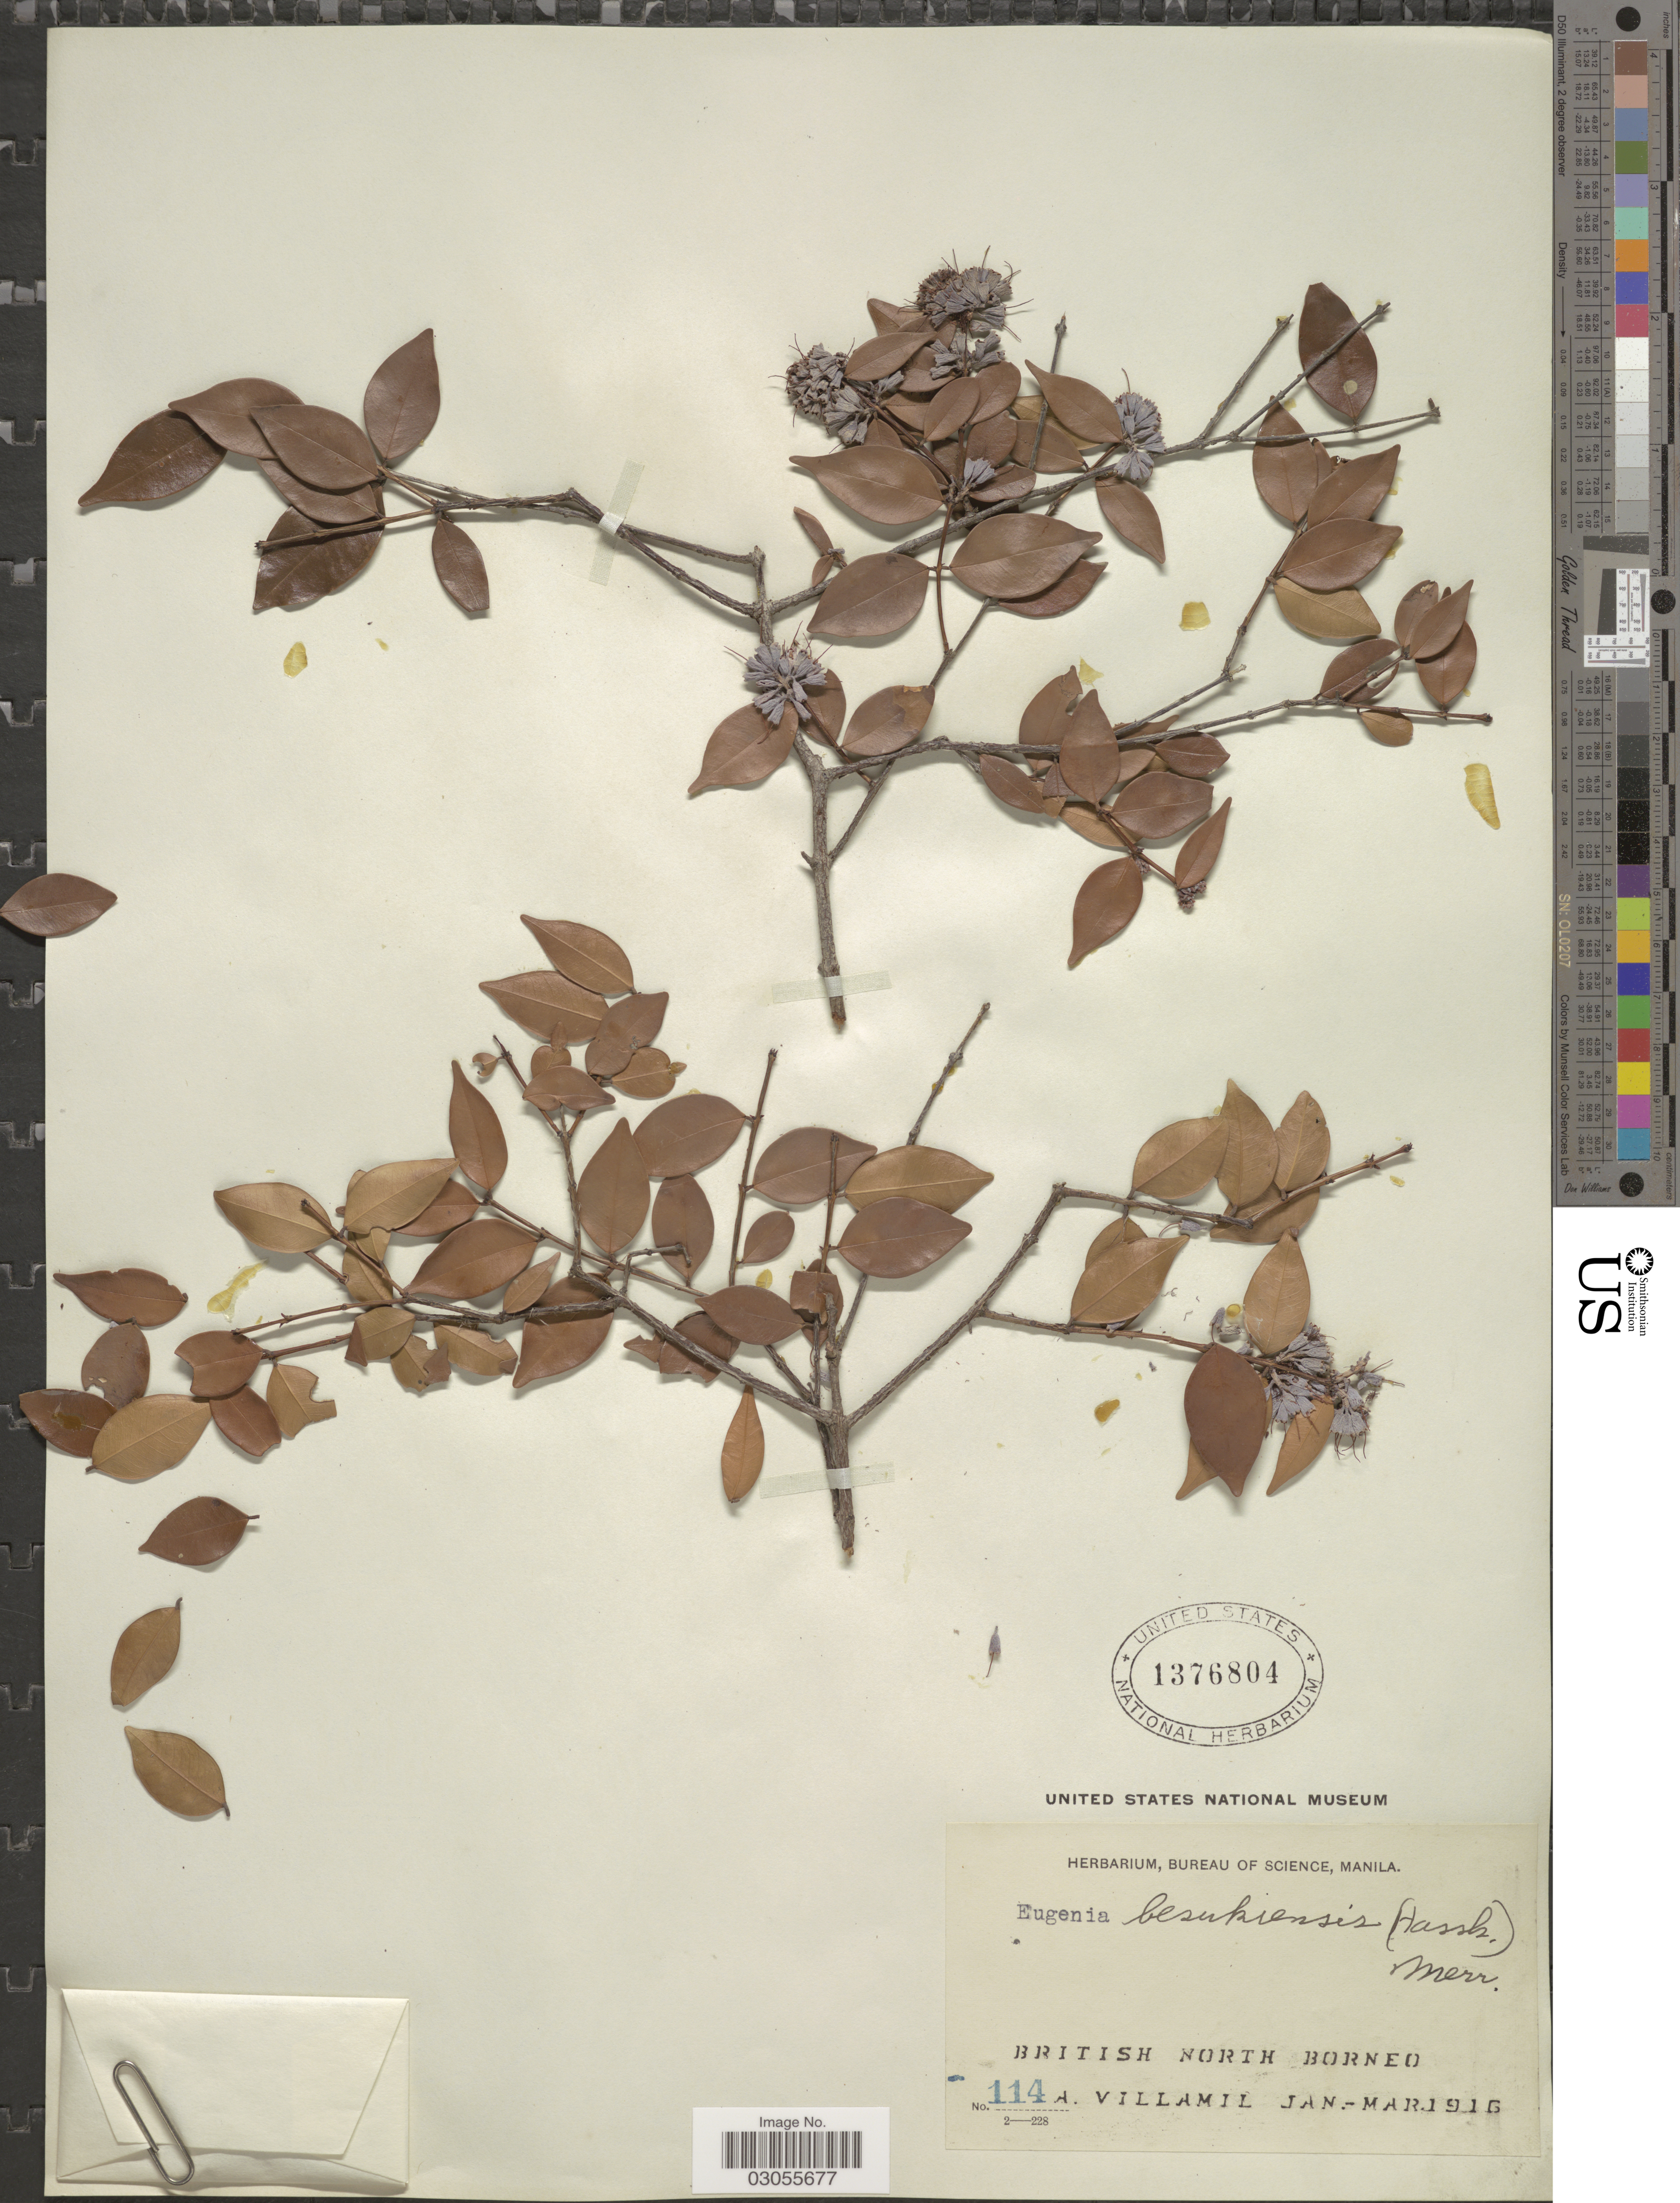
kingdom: Plantae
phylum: Tracheophyta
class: Magnoliopsida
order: Myrtales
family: Myrtaceae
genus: Syzygium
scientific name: Syzygium bankense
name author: (Hassk.) Merr. & L.M. Perry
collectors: A. Villamil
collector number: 114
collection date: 1916-01/1916-03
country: Malaysia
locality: British North Borneo.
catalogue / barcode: US 1376804